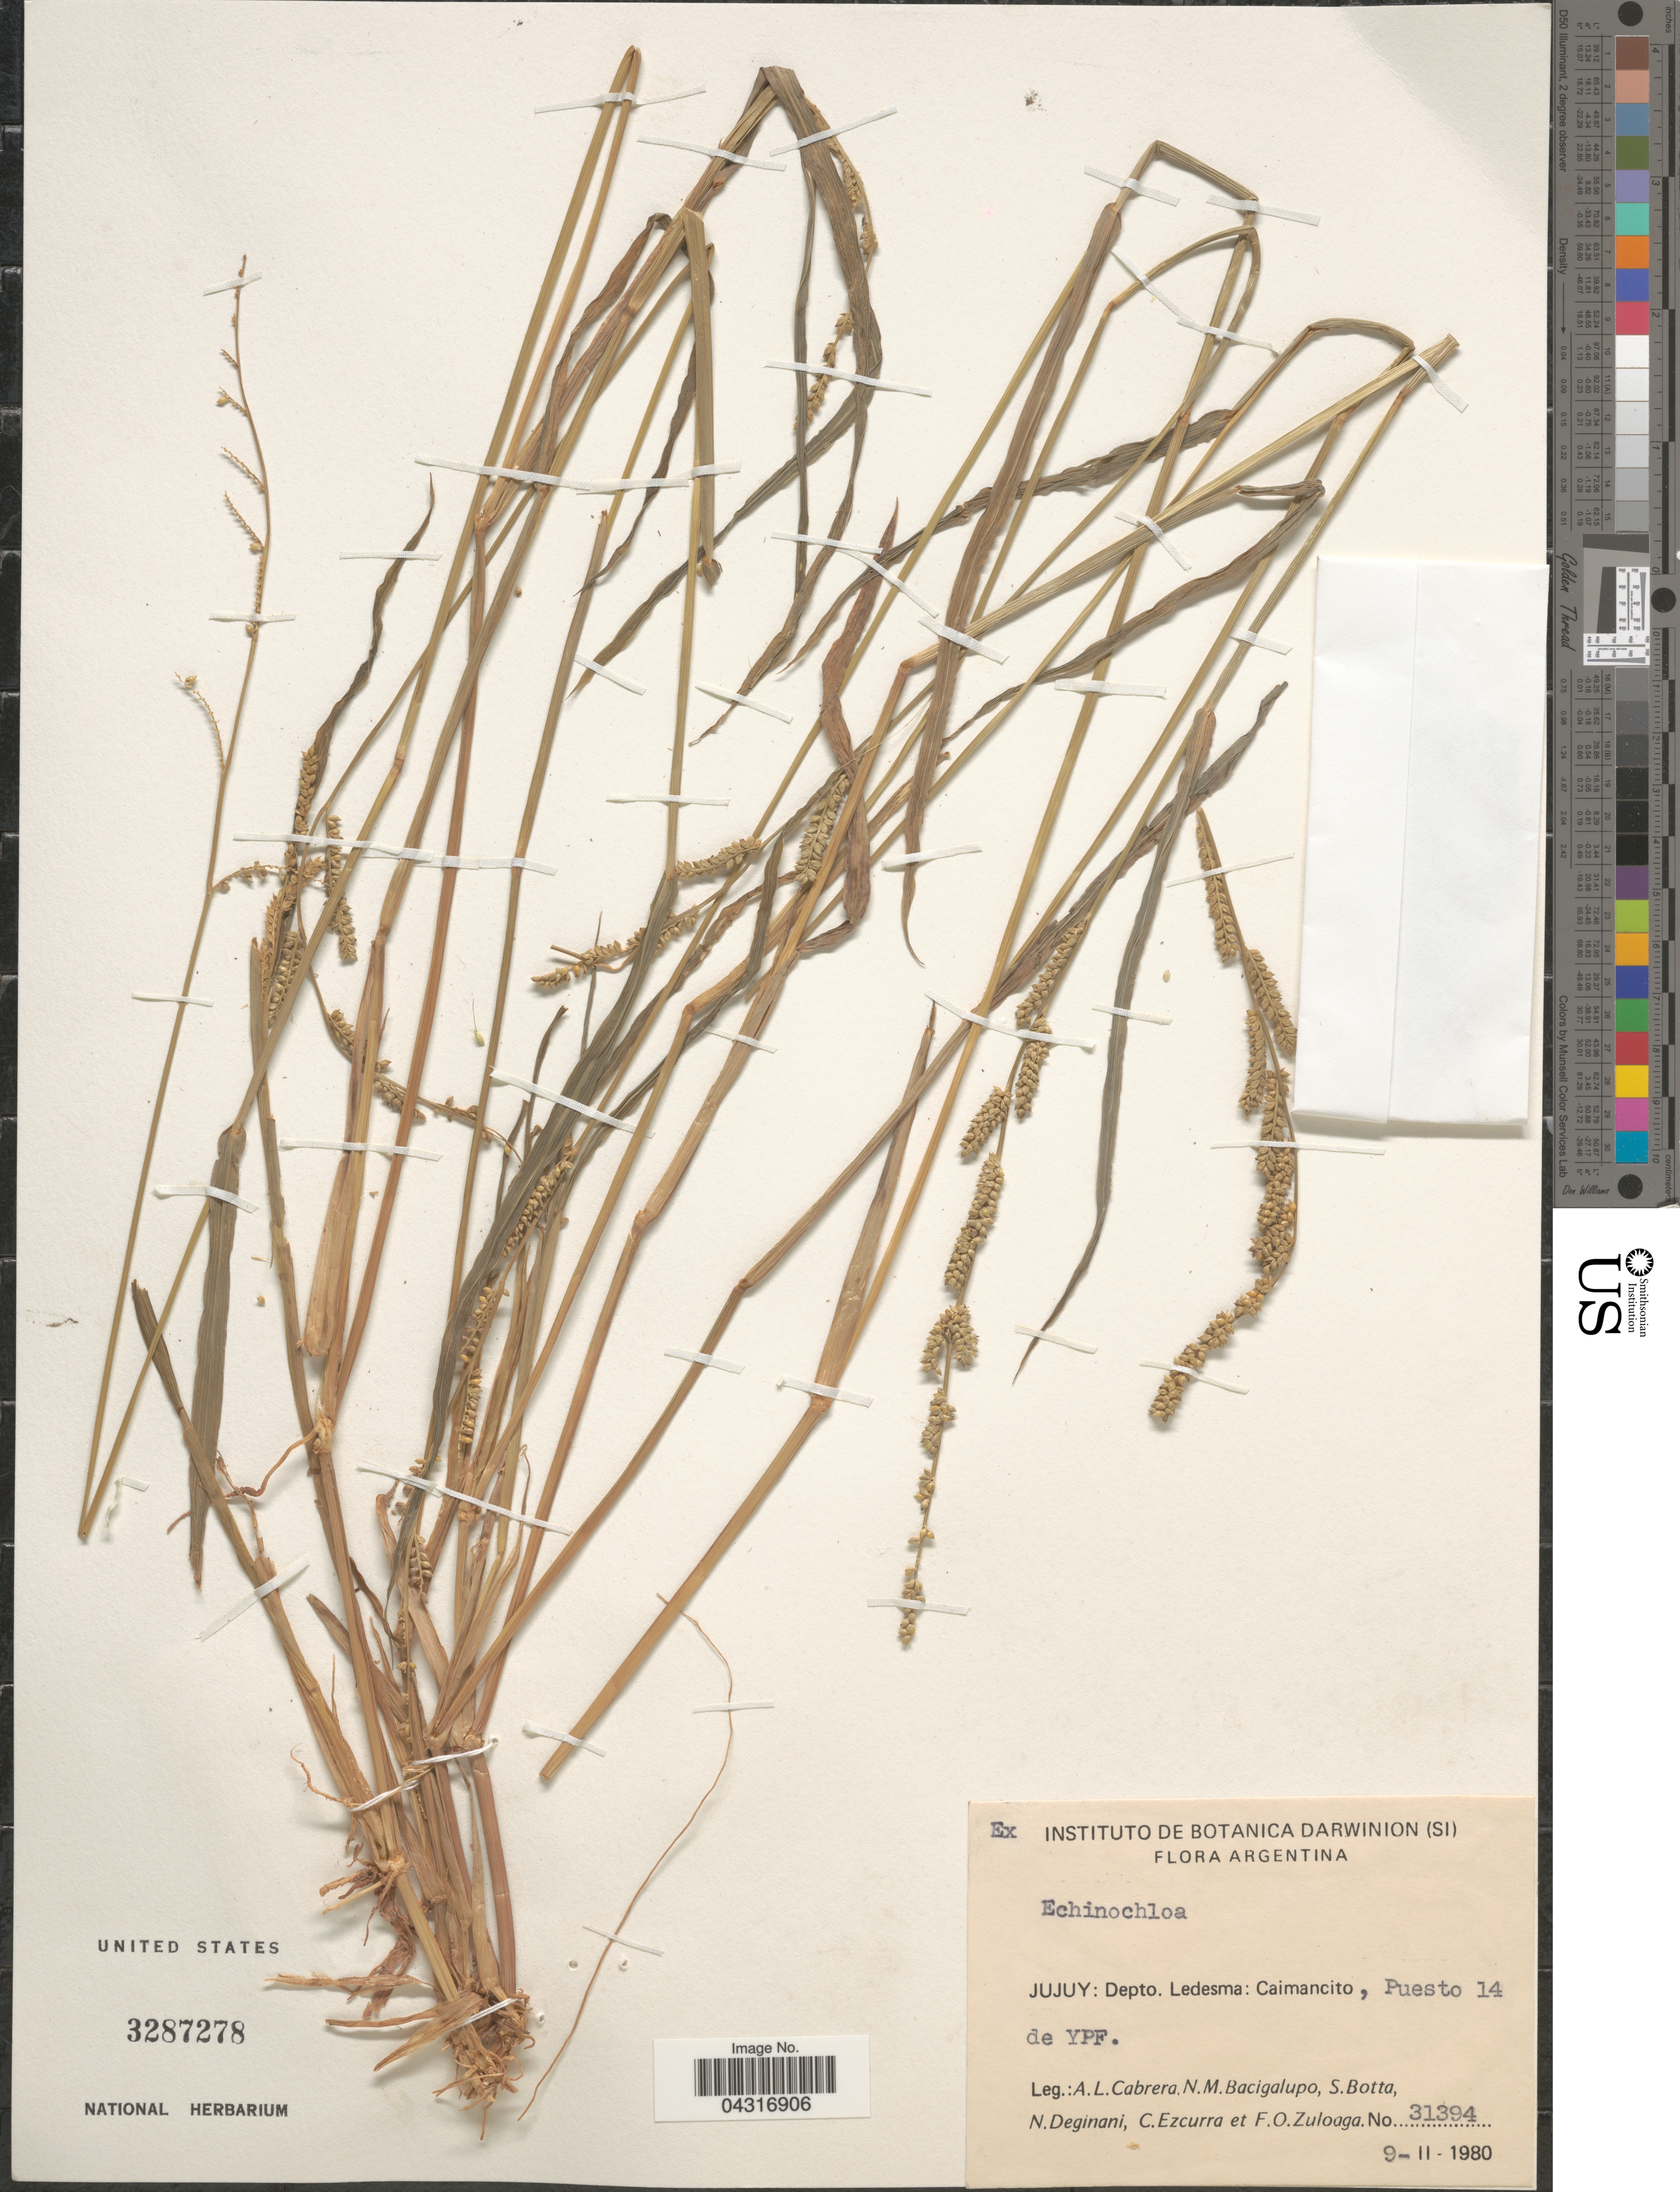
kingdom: Plantae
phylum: Tracheophyta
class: Liliopsida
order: Poales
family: Poaceae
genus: Echinochloa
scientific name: Echinochloa sp.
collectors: A. L. Cabrera, N. M. Bacigalupo, S. Botta, N. Deginani & et al.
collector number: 31394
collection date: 1980-02-09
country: Argentina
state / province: Jujuy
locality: Depto. Ledesma: Caimancito, Puesto 14 de YPF.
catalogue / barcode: US 3287278